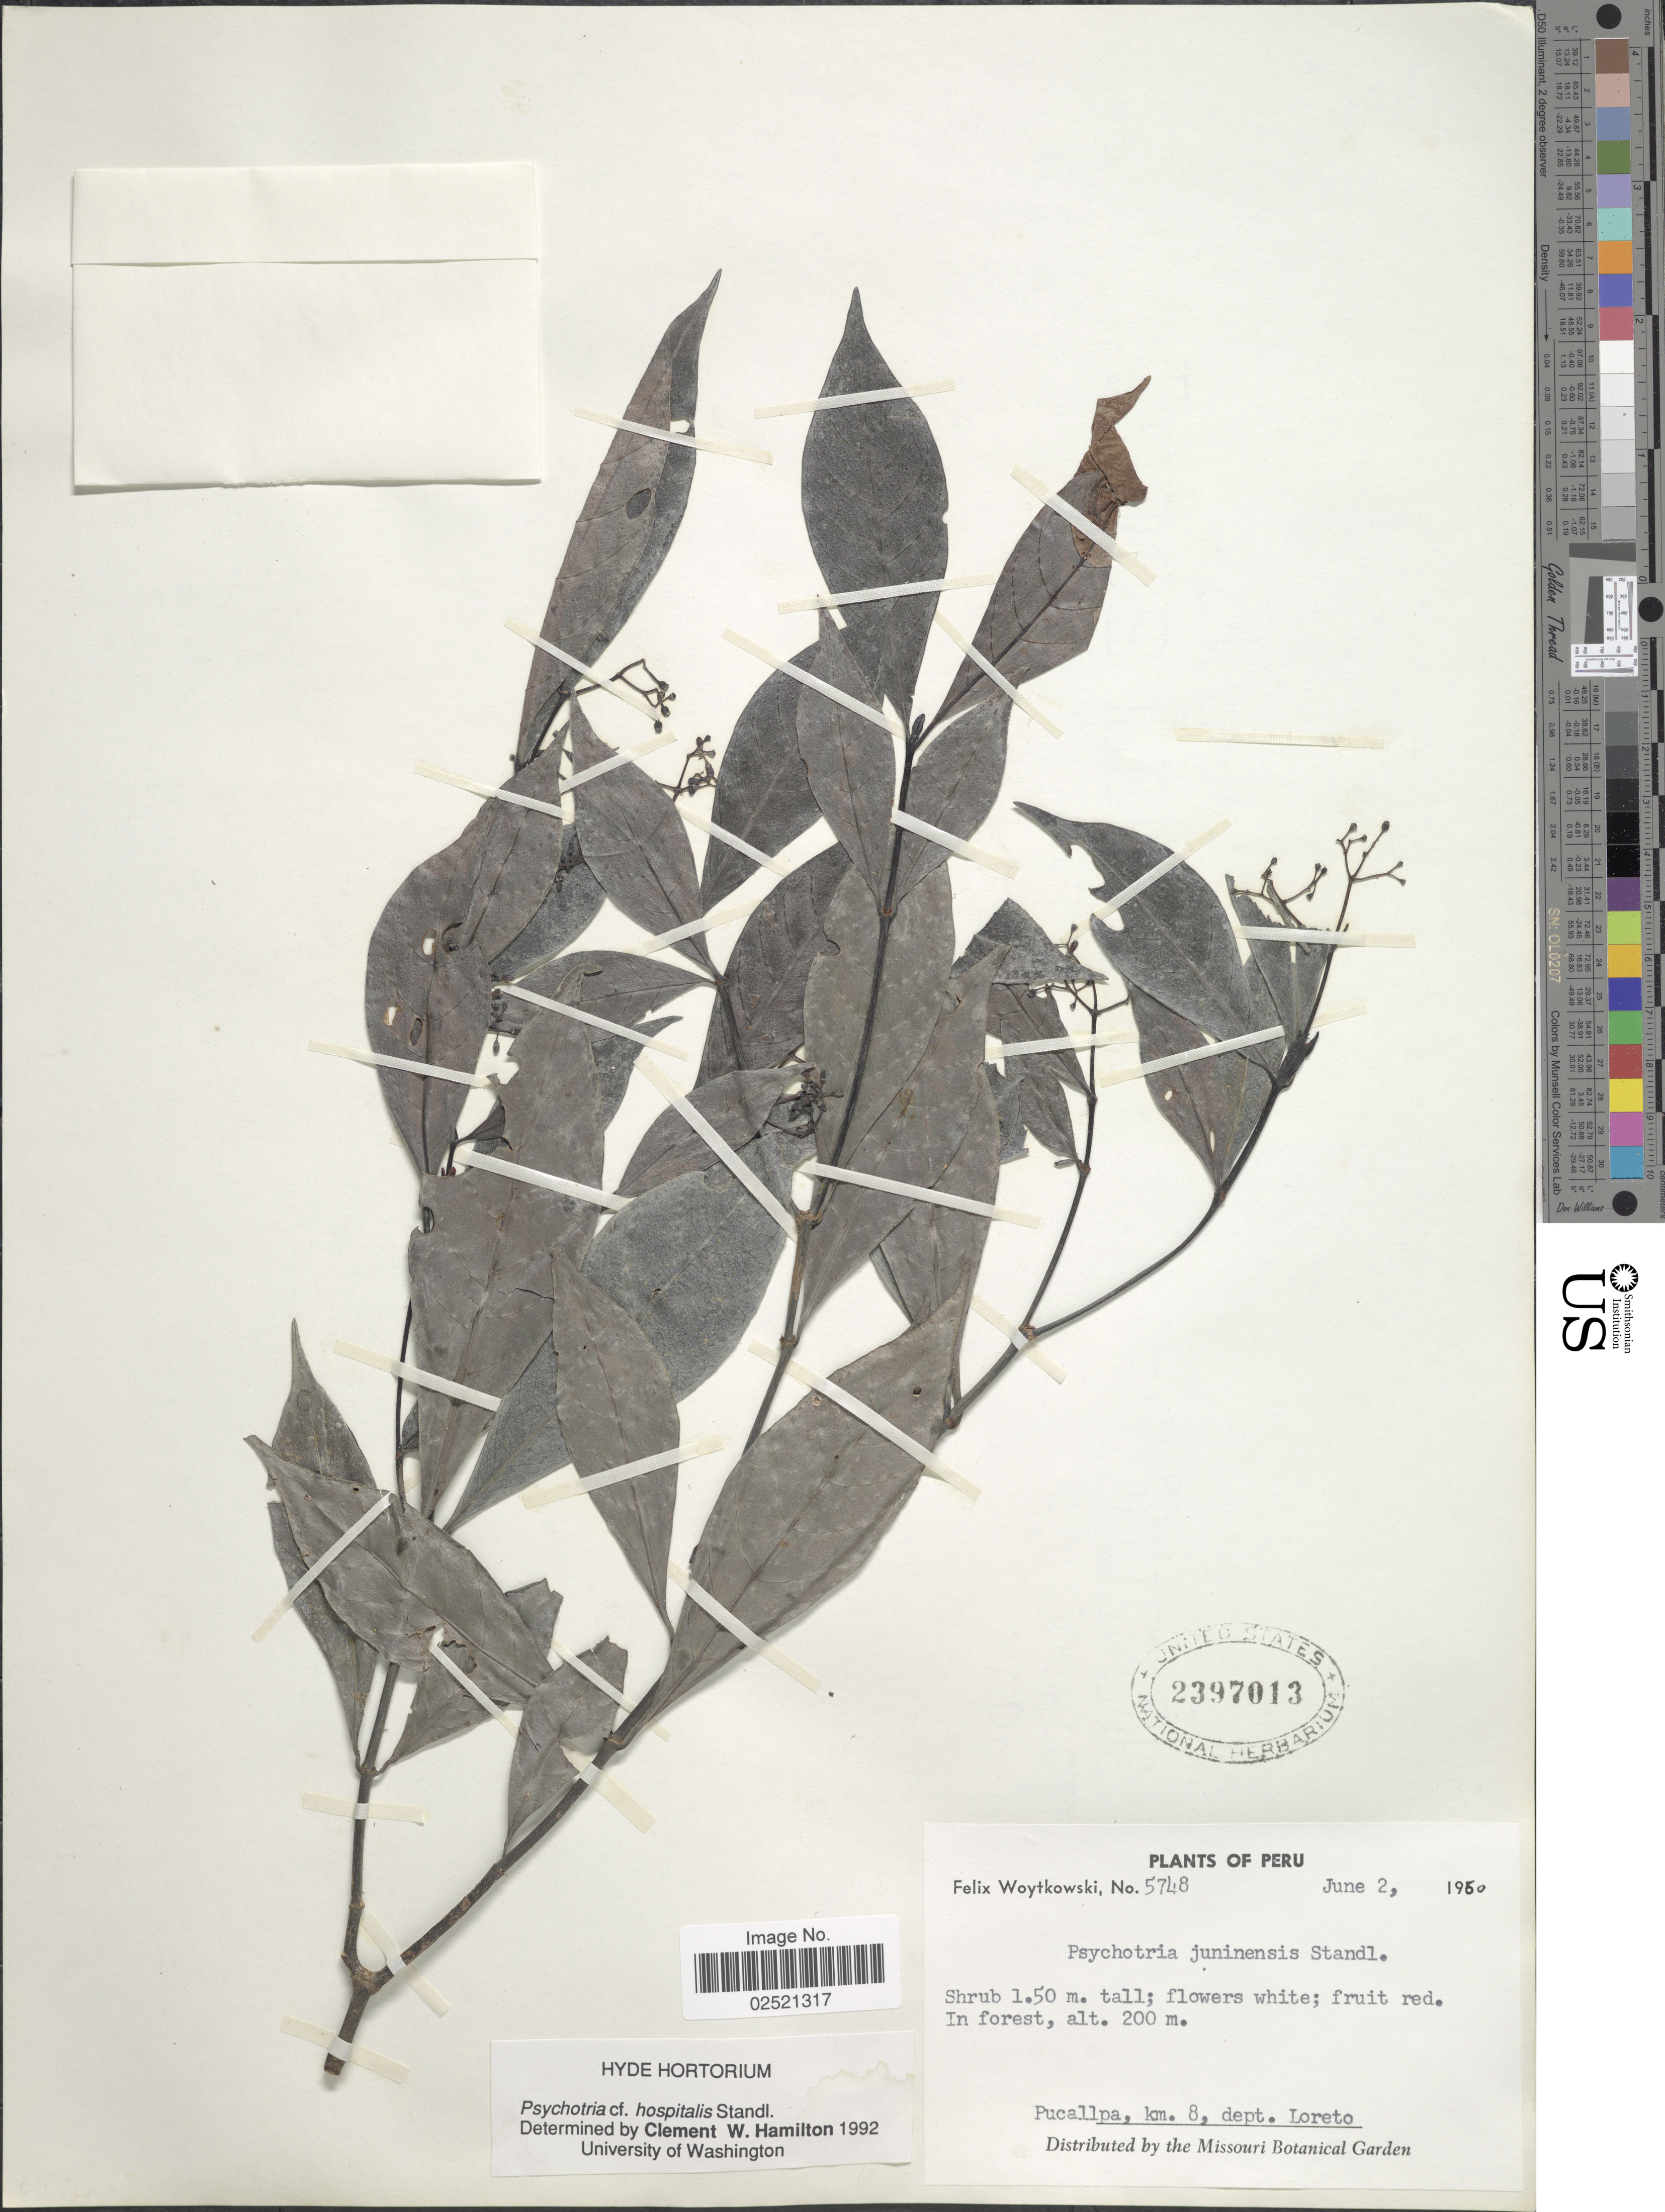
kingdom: Plantae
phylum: Tracheophyta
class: Magnoliopsida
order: Gentianales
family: Rubiaceae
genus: Psychotria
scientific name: Psychotria hospitalis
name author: Standl.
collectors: F. Woytkowski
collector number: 5748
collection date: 1960-06-02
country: Peru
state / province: Loreto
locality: In forest, Pucallpa, km. 8.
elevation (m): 200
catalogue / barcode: US 2397013